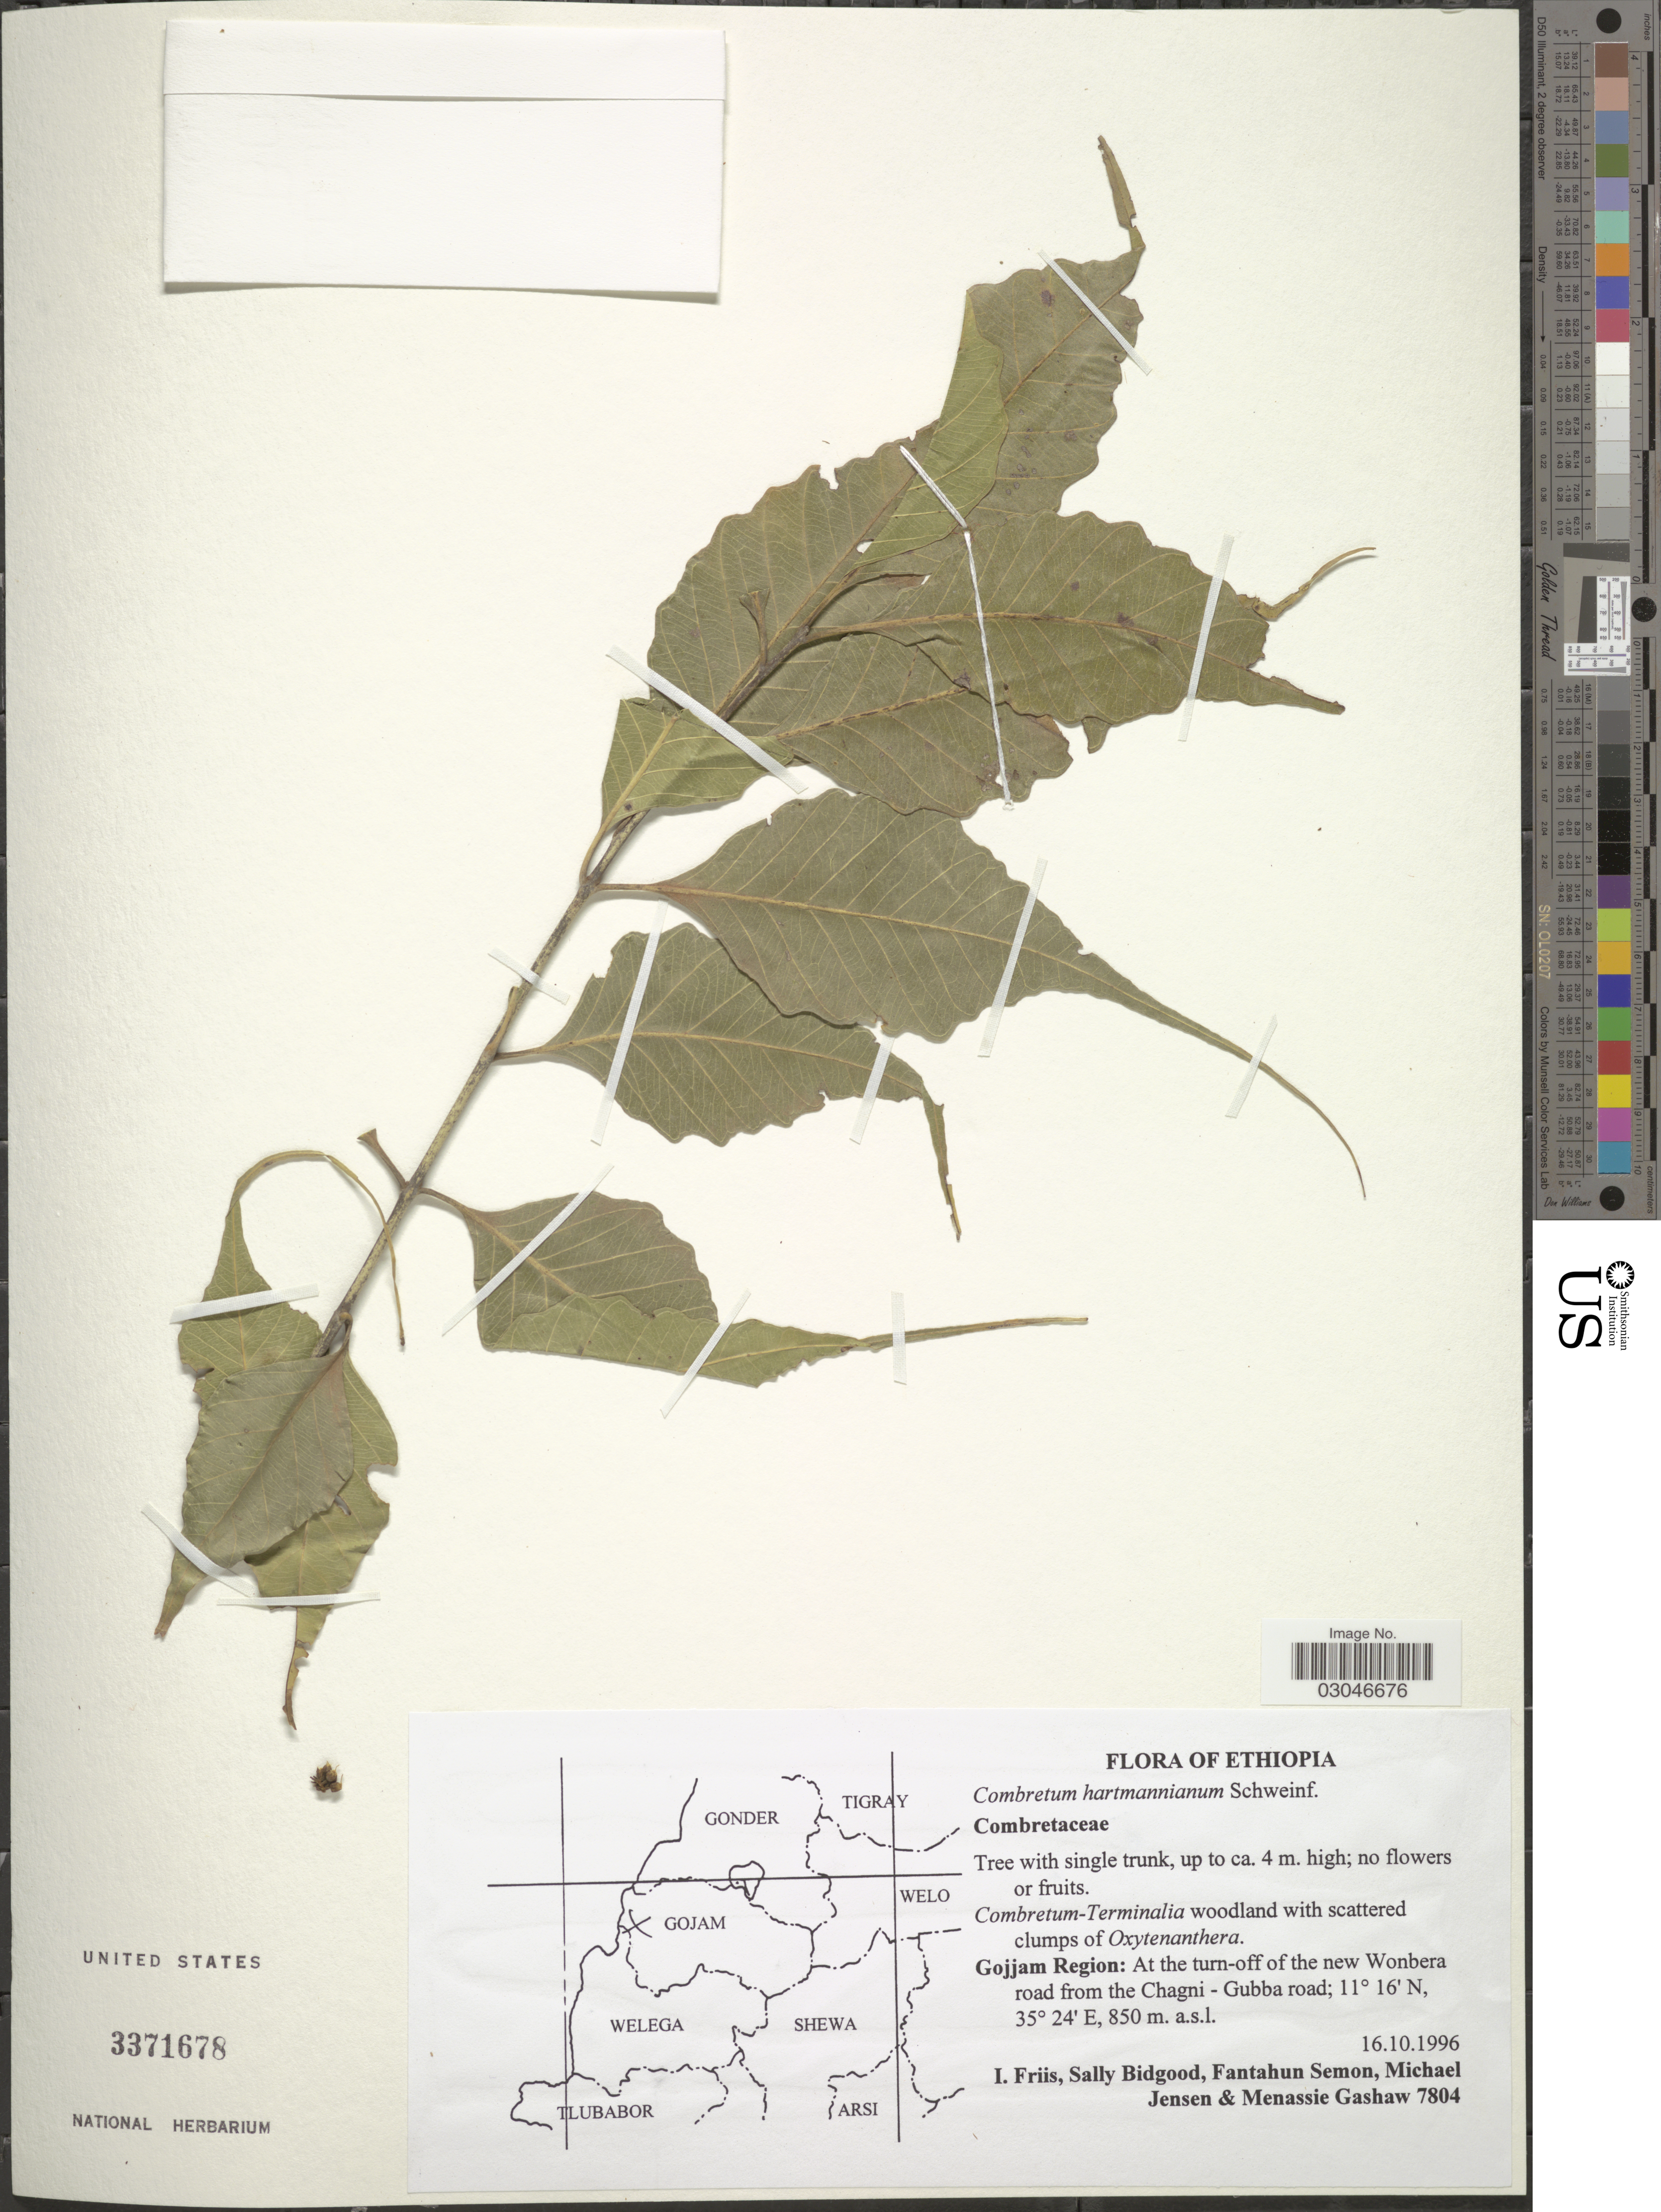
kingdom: Plantae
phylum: Tracheophyta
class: Magnoliopsida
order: Myrtales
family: Combretaceae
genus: Combretum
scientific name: Combretum hartmannianum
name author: Schweinf.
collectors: I. Friis, S. Bidgood, F. Semon, M. Jensen & M. Gashaw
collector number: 7804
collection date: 1996-10-16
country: Ethiopia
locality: Gojjam Region: At the turn-off of the new Wonbera road from the Chagni-Gubba road.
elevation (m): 850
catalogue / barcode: US 3371678